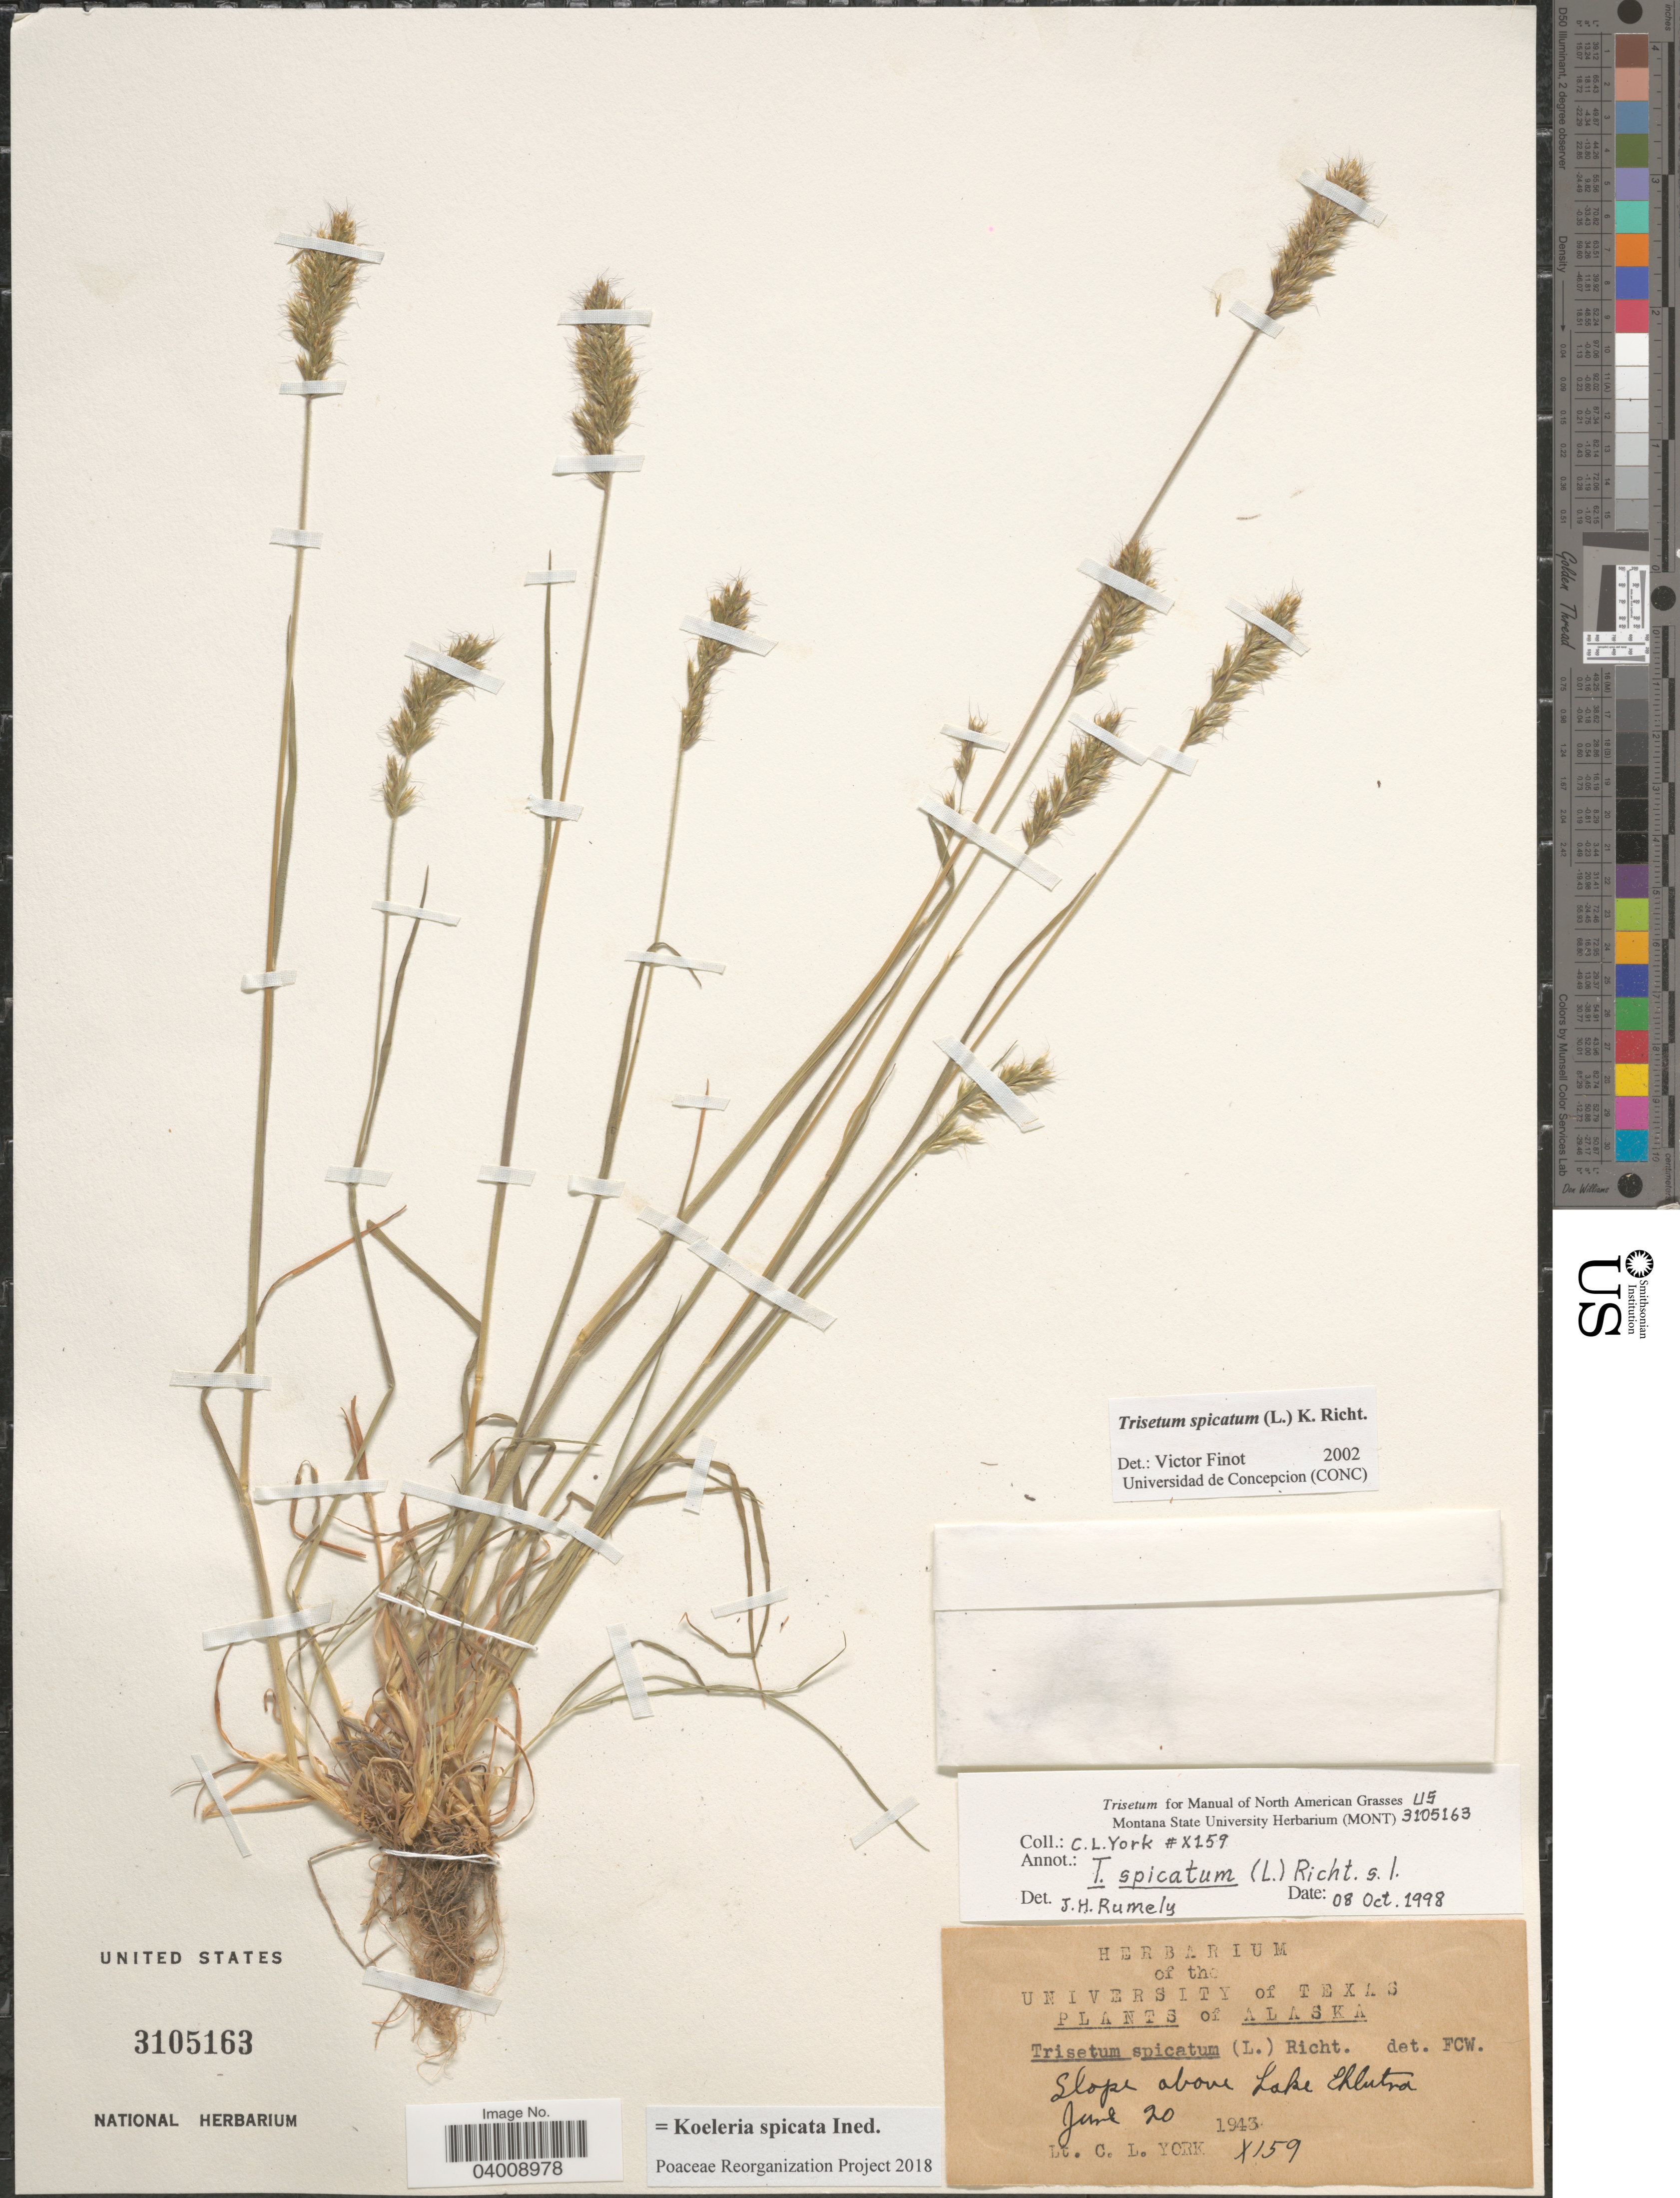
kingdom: Plantae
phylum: Tracheophyta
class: Liliopsida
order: Poales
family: Poaceae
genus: Koeleria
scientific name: Koeleria spicata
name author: (L.) Barberá et al.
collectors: C. L. York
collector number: X159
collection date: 1943-06-20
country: United States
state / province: Alaska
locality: Slope above Lake Ehlutra.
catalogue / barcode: US 3105163